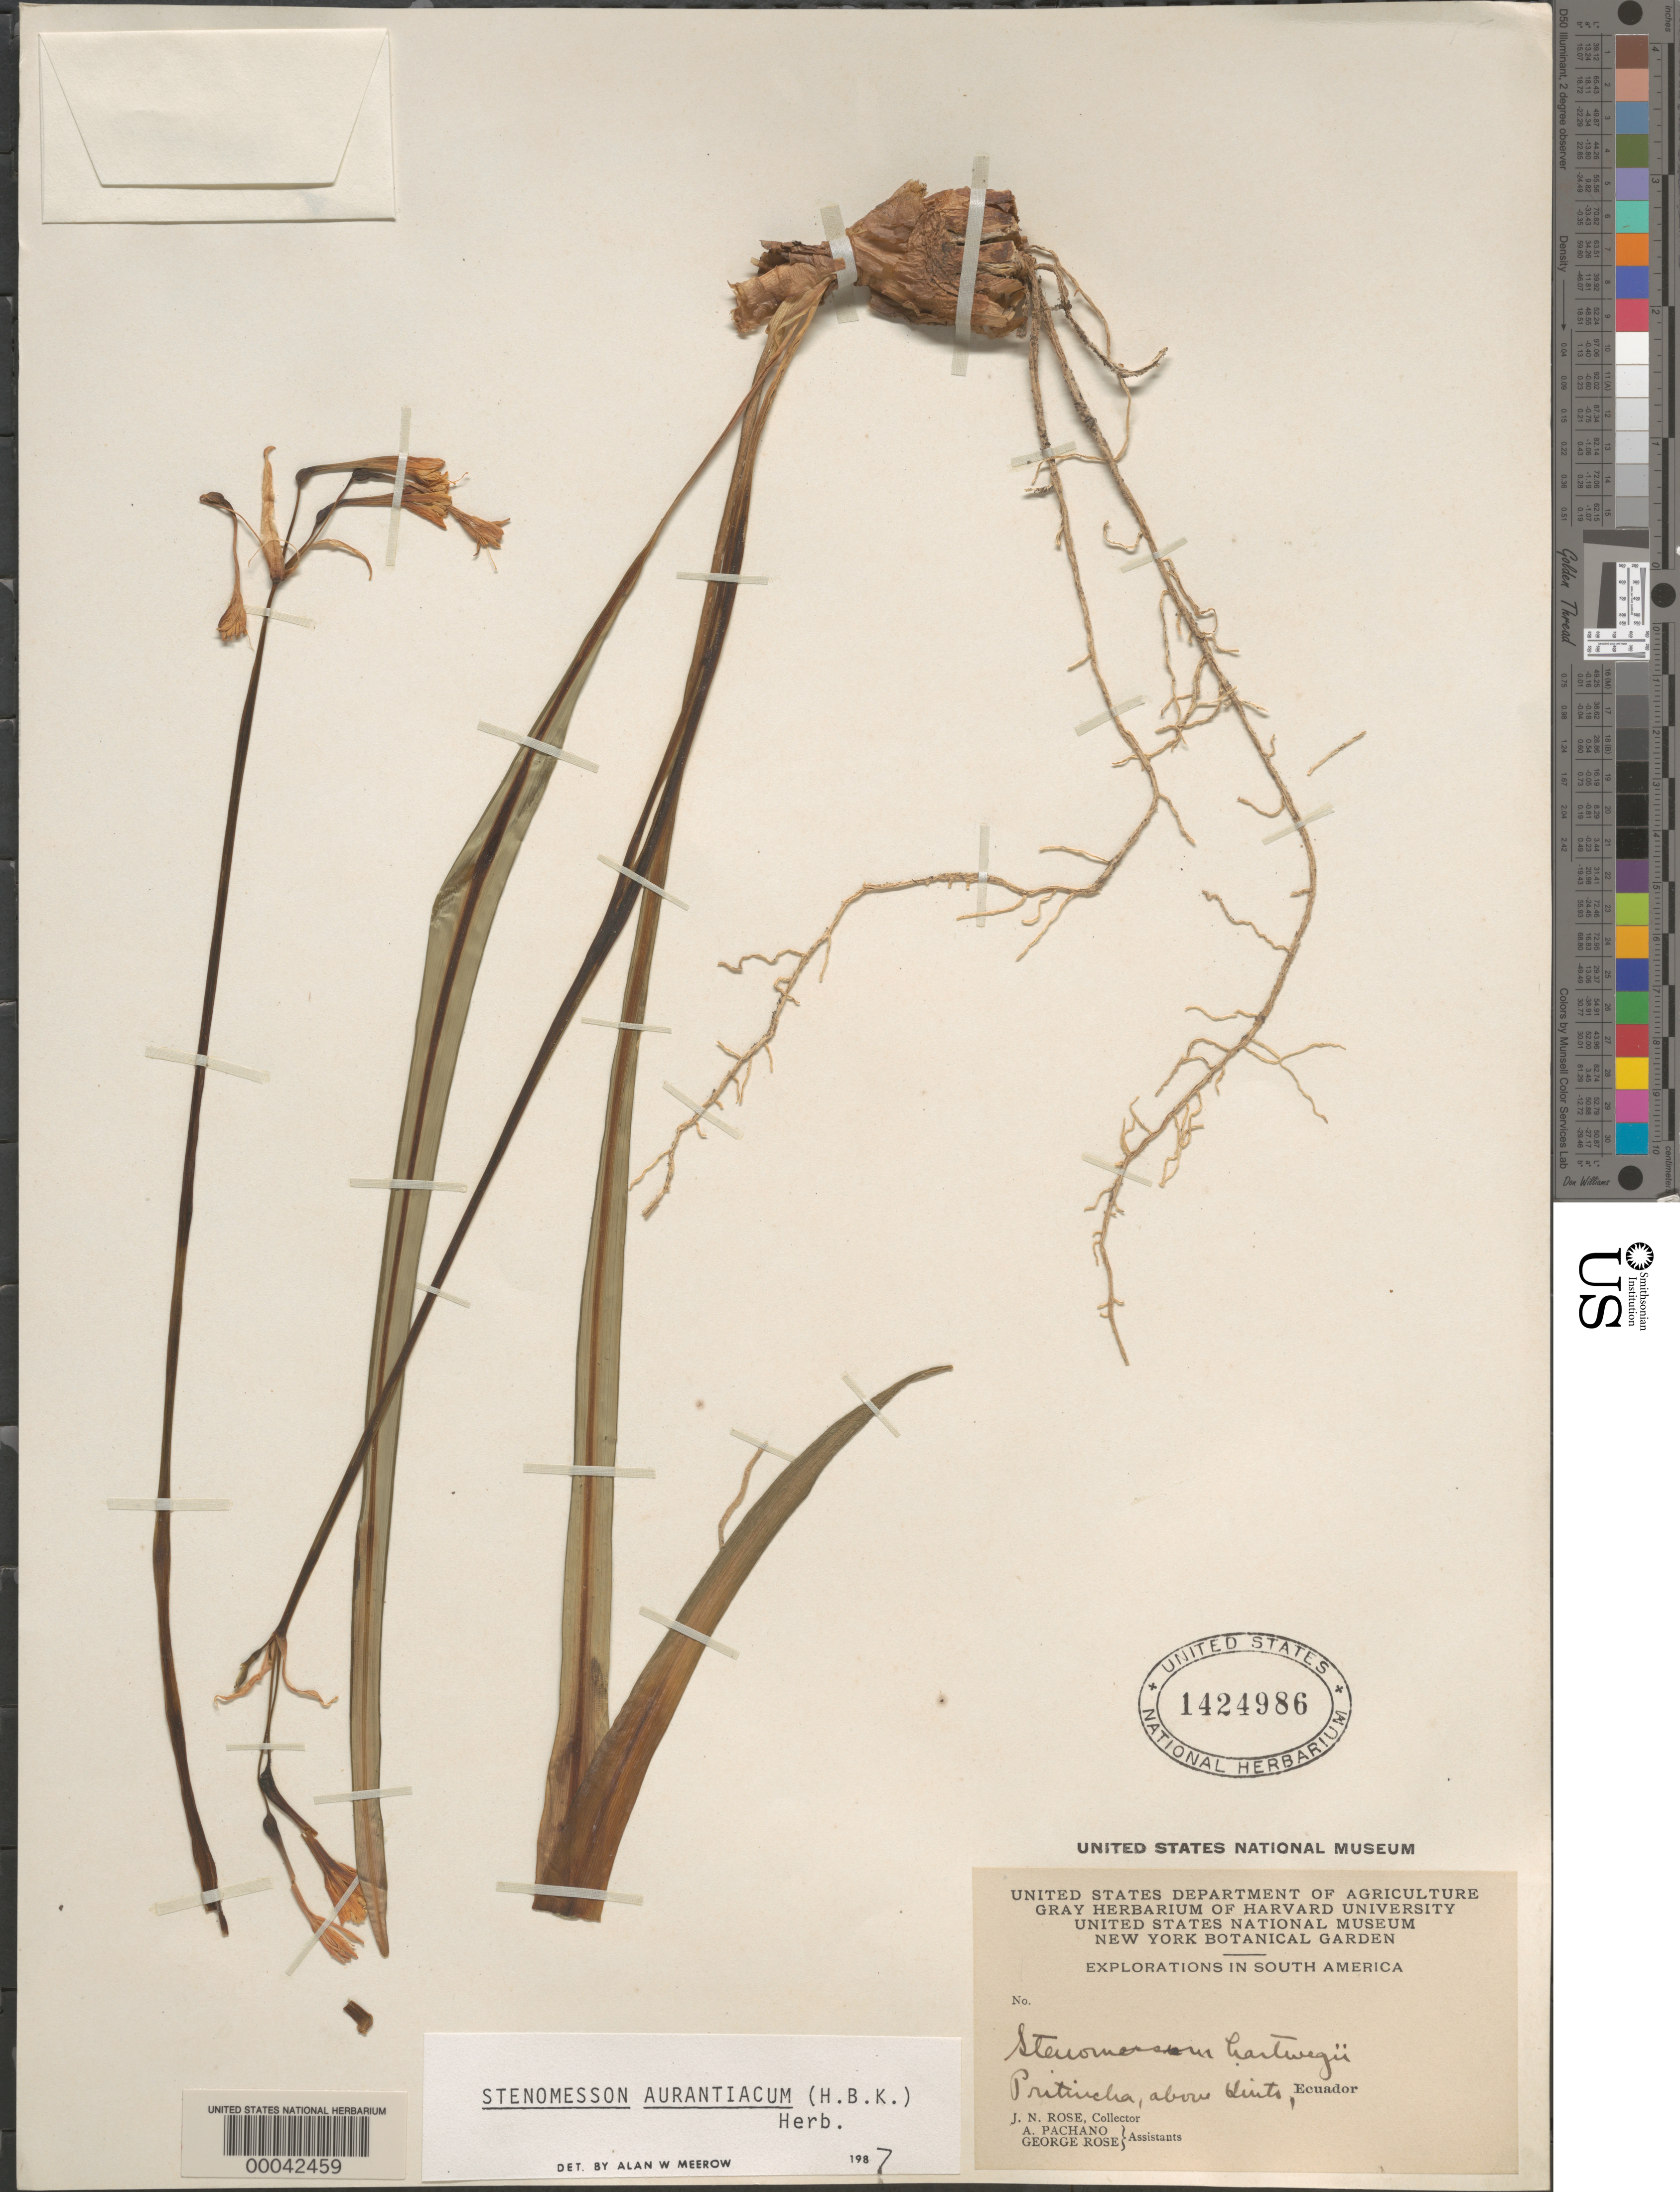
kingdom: Plantae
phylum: Tracheophyta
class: Liliopsida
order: Asparagales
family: Amaryllidaceae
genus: Stenomesson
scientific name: Stenomesson aurantiacum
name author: (Kunth) Herb.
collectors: J. N. Rose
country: Ecuador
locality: Pritincha, above kinto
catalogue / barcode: US 1424986